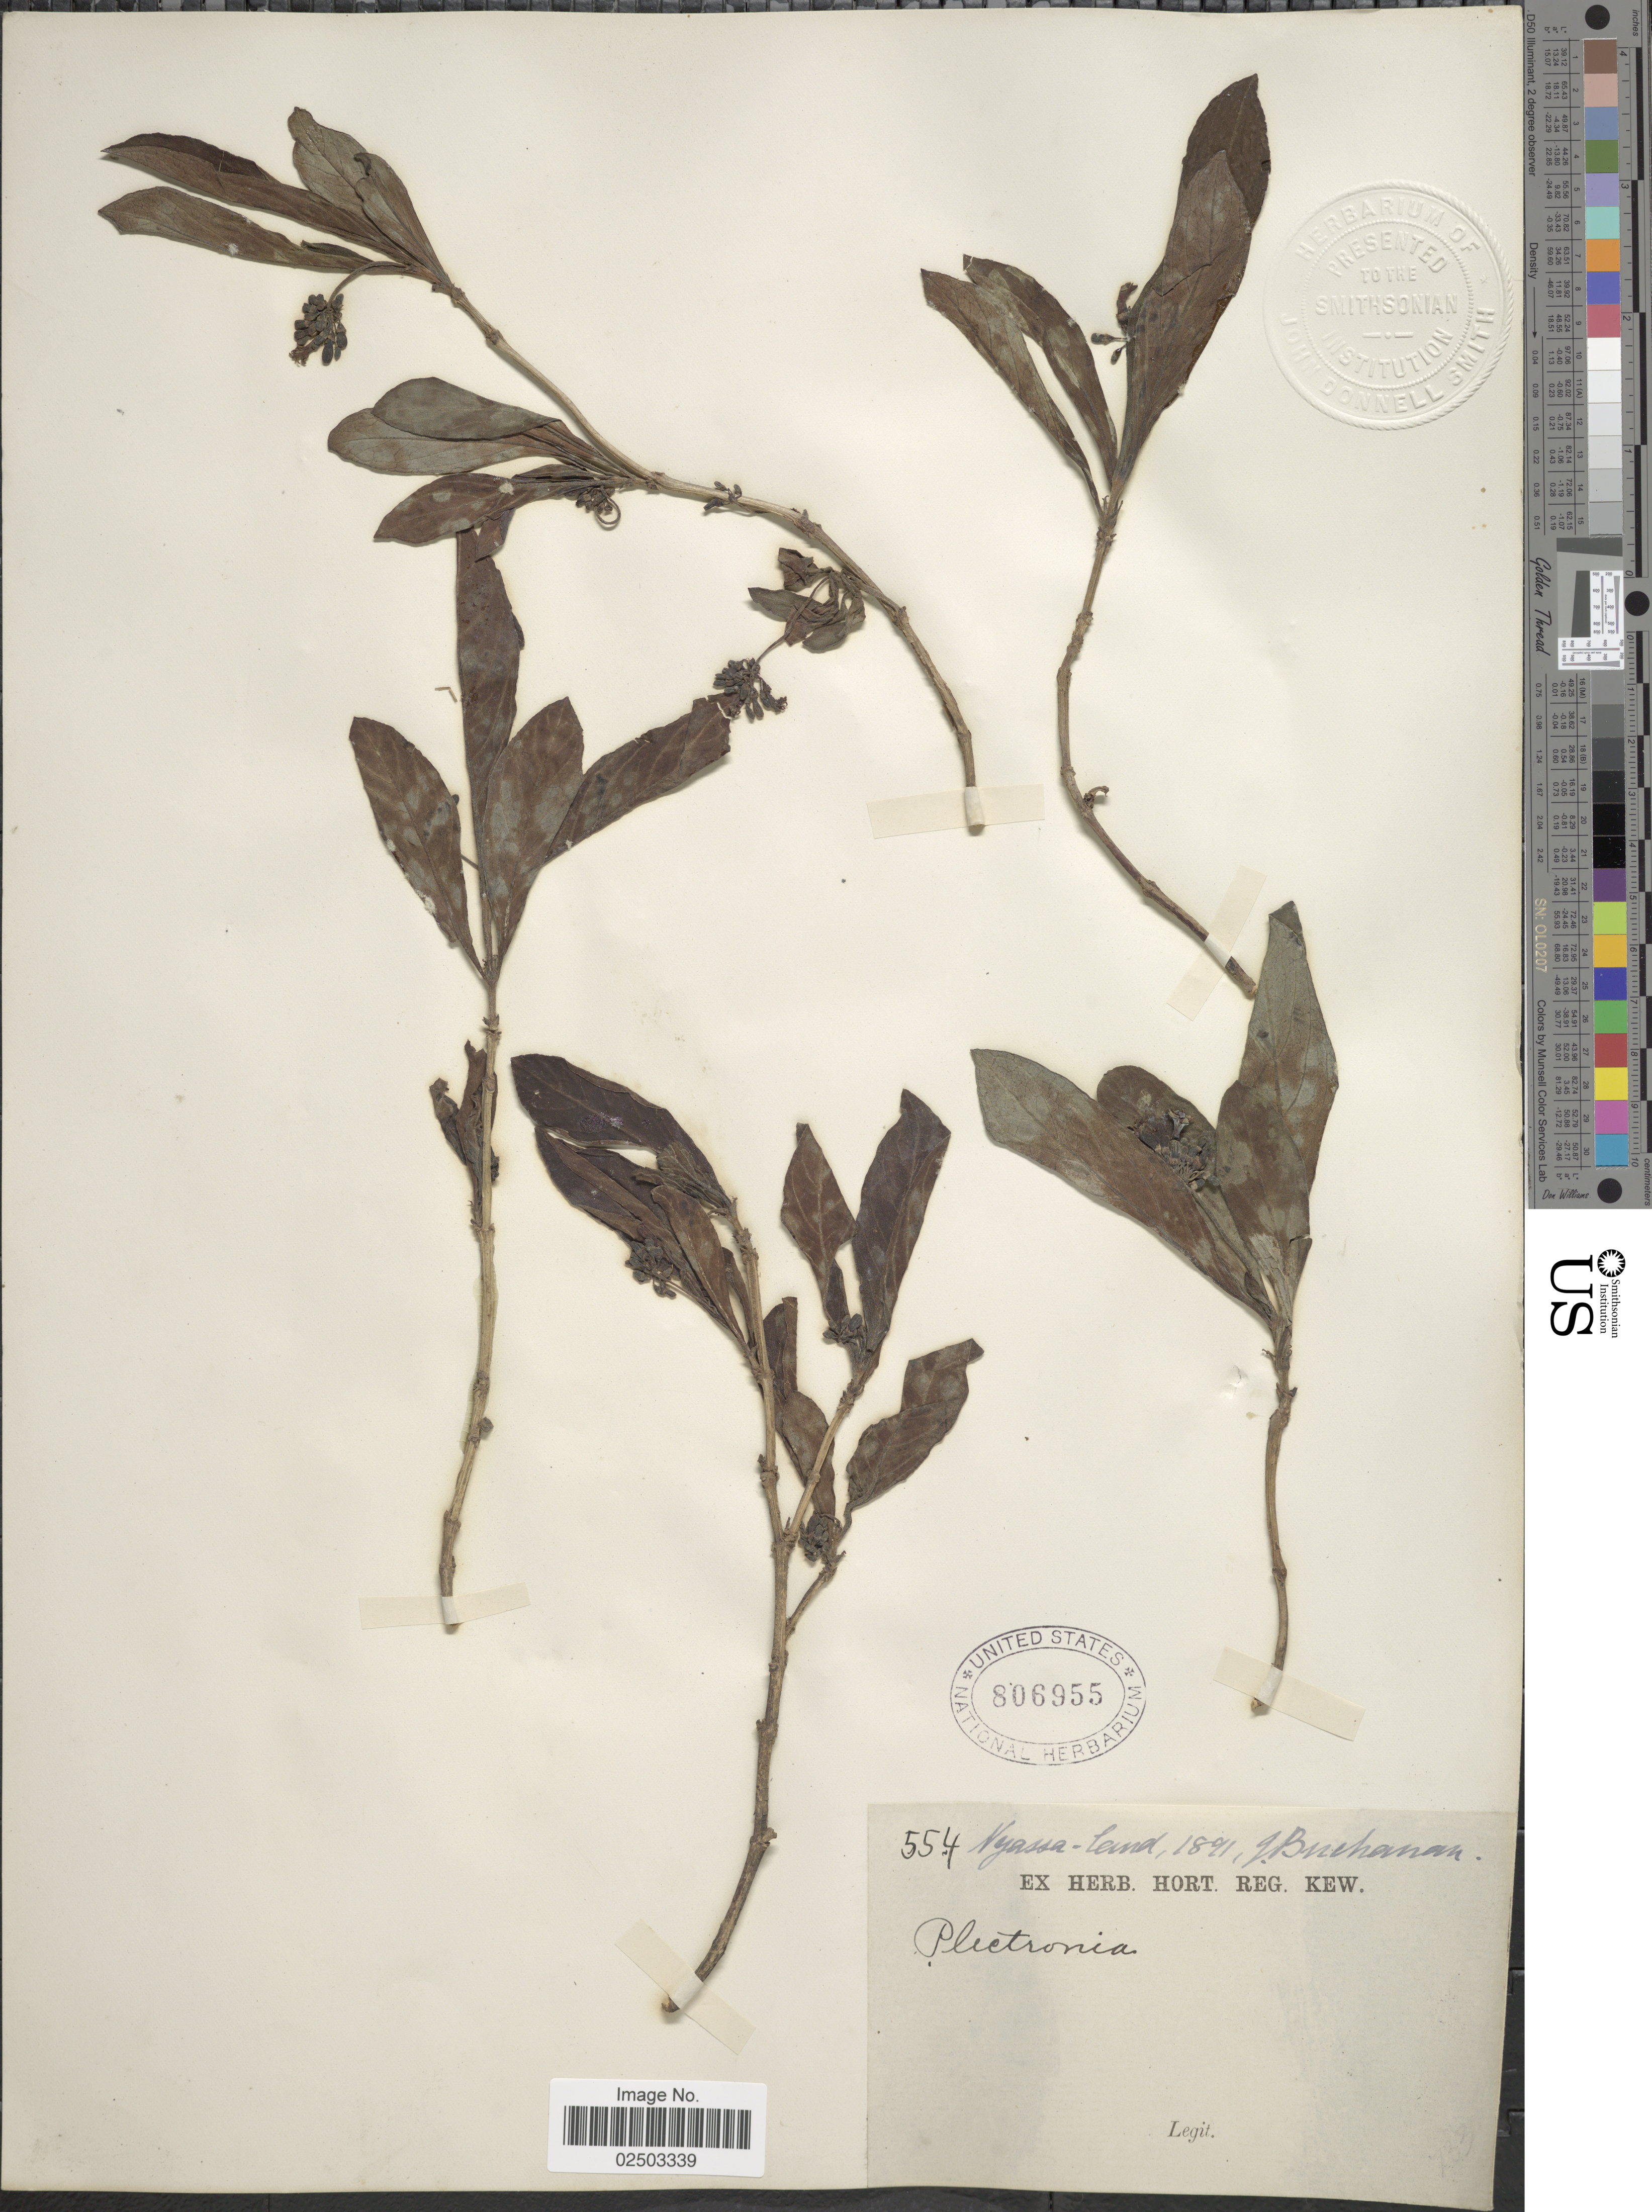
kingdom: Plantae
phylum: Tracheophyta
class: Magnoliopsida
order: Gentianales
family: Rubiaceae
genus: Bridsonia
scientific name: Bridsonia chamaedendrum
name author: (Kuntze) Verstraete & A.E. van Wyk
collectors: J. Buchanan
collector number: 554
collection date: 1891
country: Malawi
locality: Nyassa-land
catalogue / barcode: US 806955